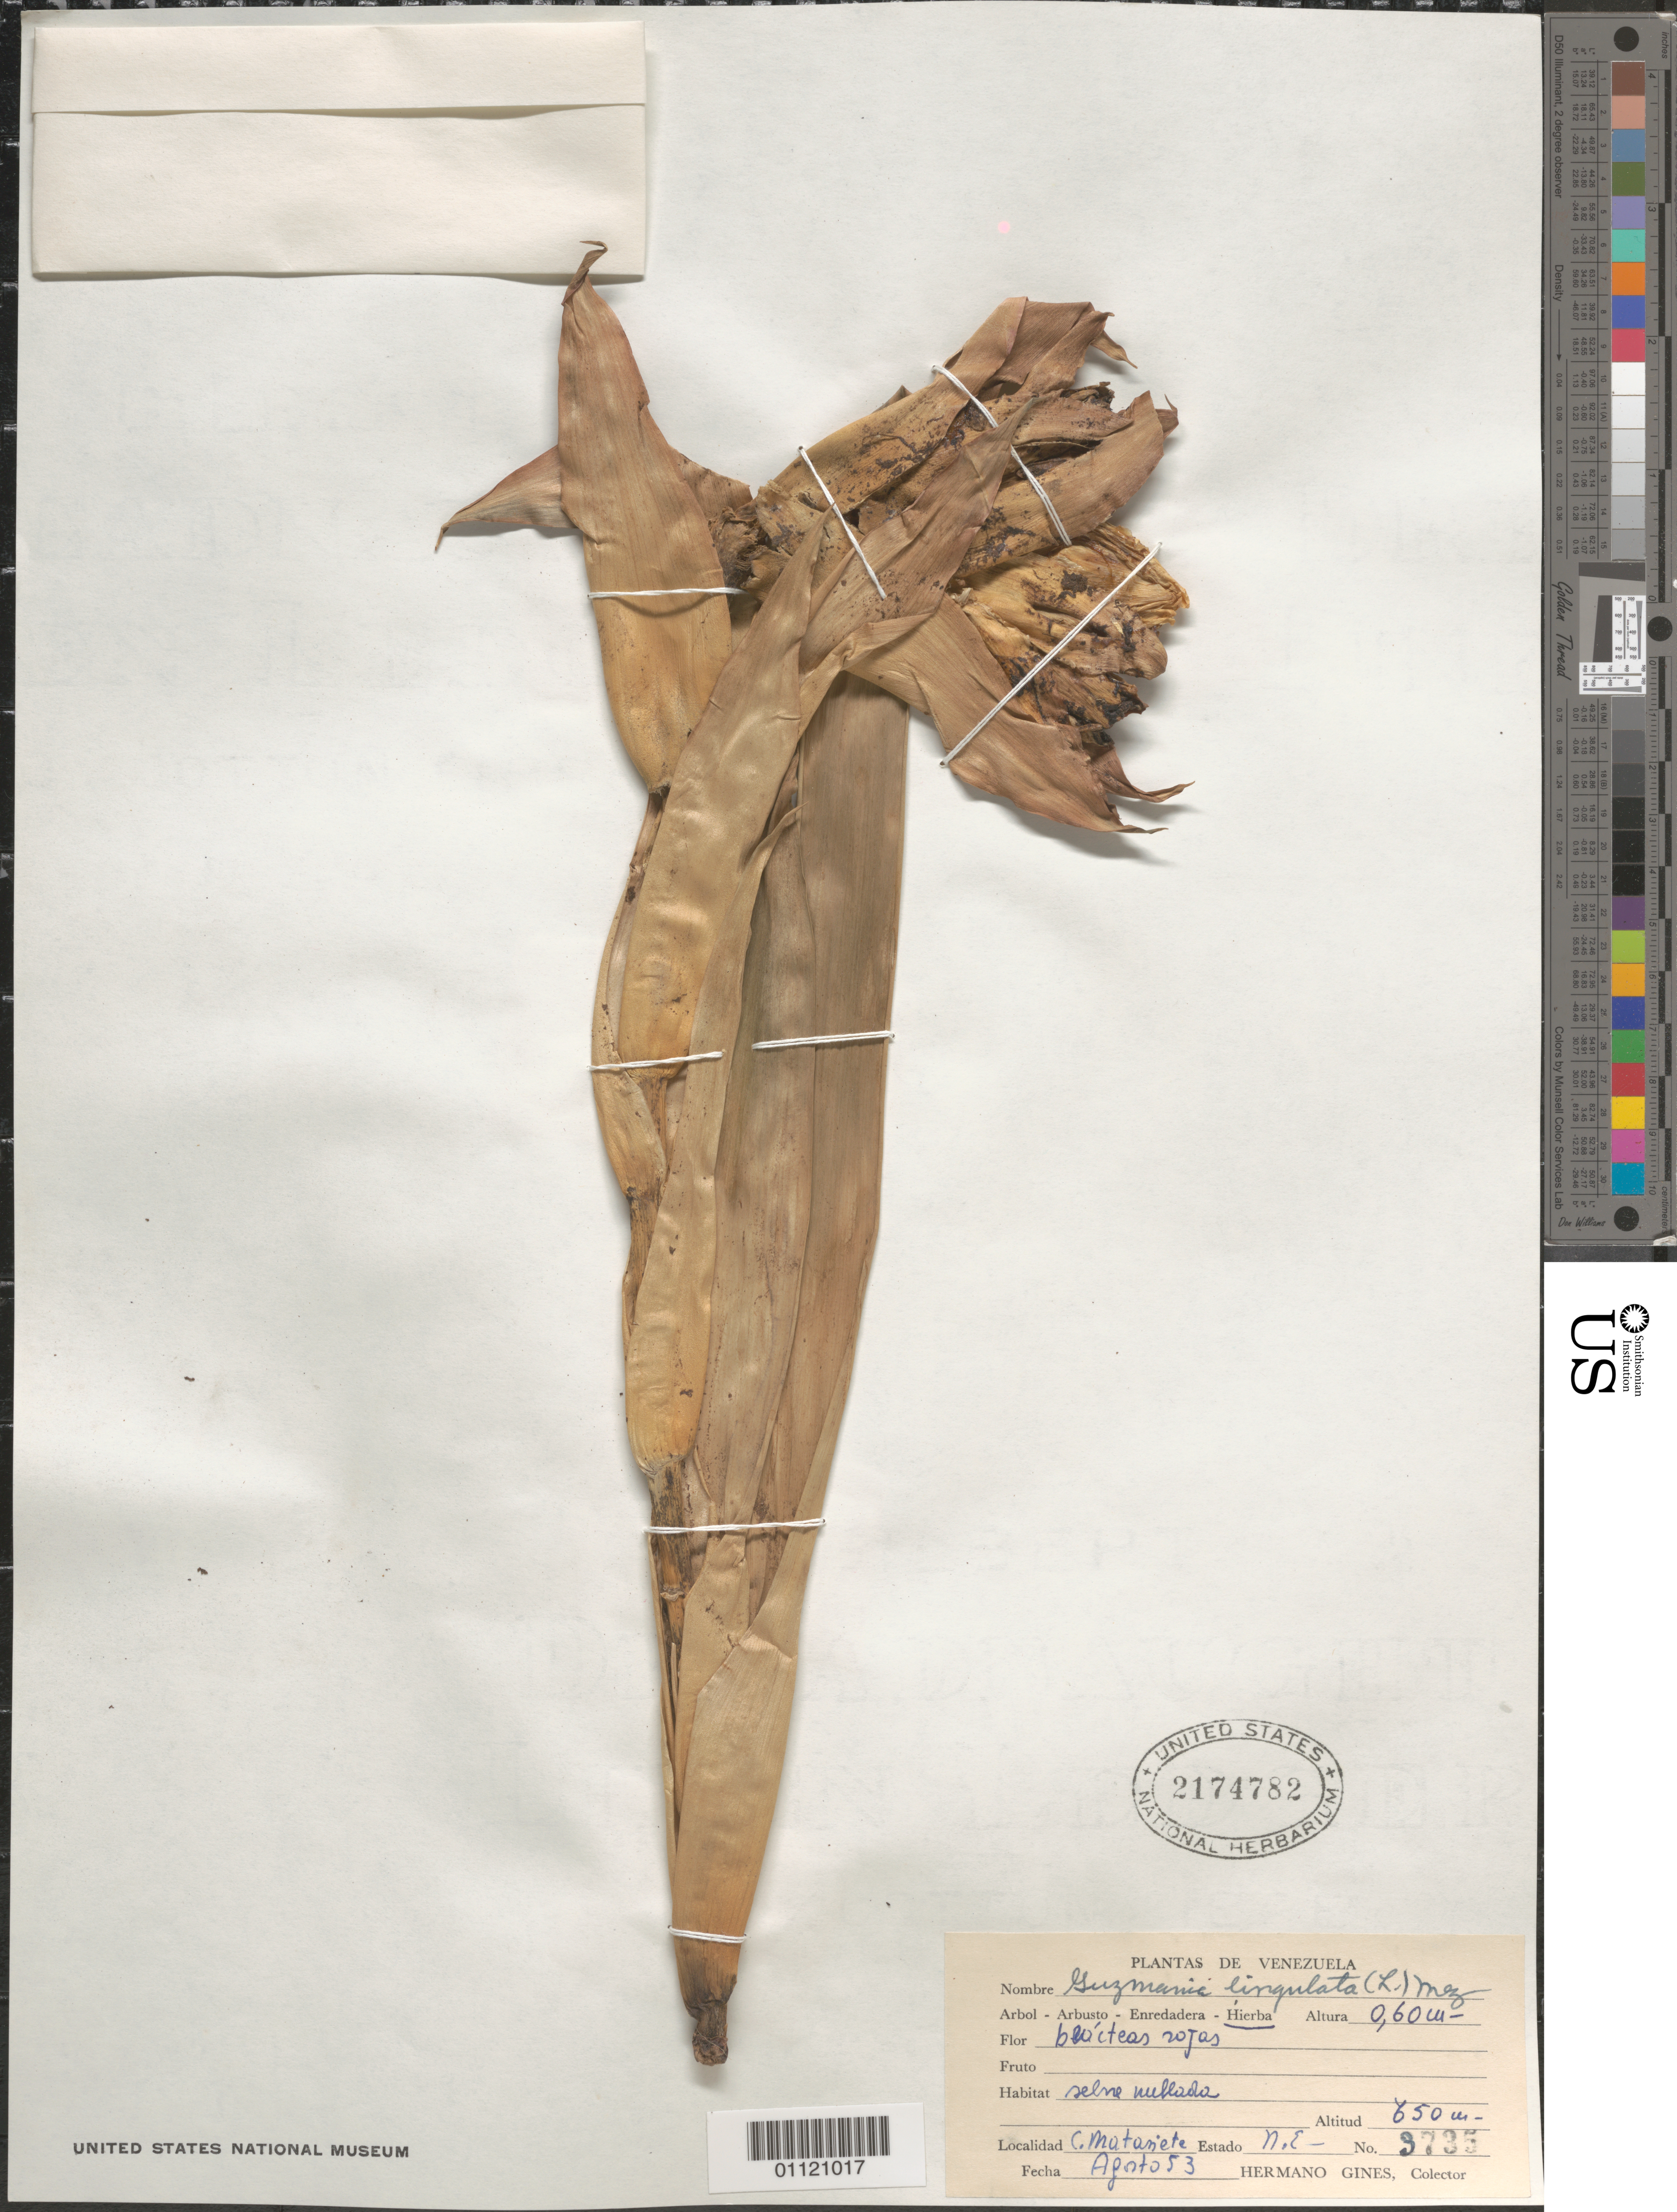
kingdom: Plantae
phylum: Tracheophyta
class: Liliopsida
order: Poales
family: Bromeliaceae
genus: Guzmania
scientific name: Guzmania lingulata var. lingulata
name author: (L.) Mez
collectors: Bro. Gines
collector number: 3735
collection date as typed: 01 Aug 1953 to 31 Aug 1953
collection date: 1953-08-01/1953-08-31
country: Venezuela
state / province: Nueva Esparta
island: Margarita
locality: C. Matasiete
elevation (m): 650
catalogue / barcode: US 2174782